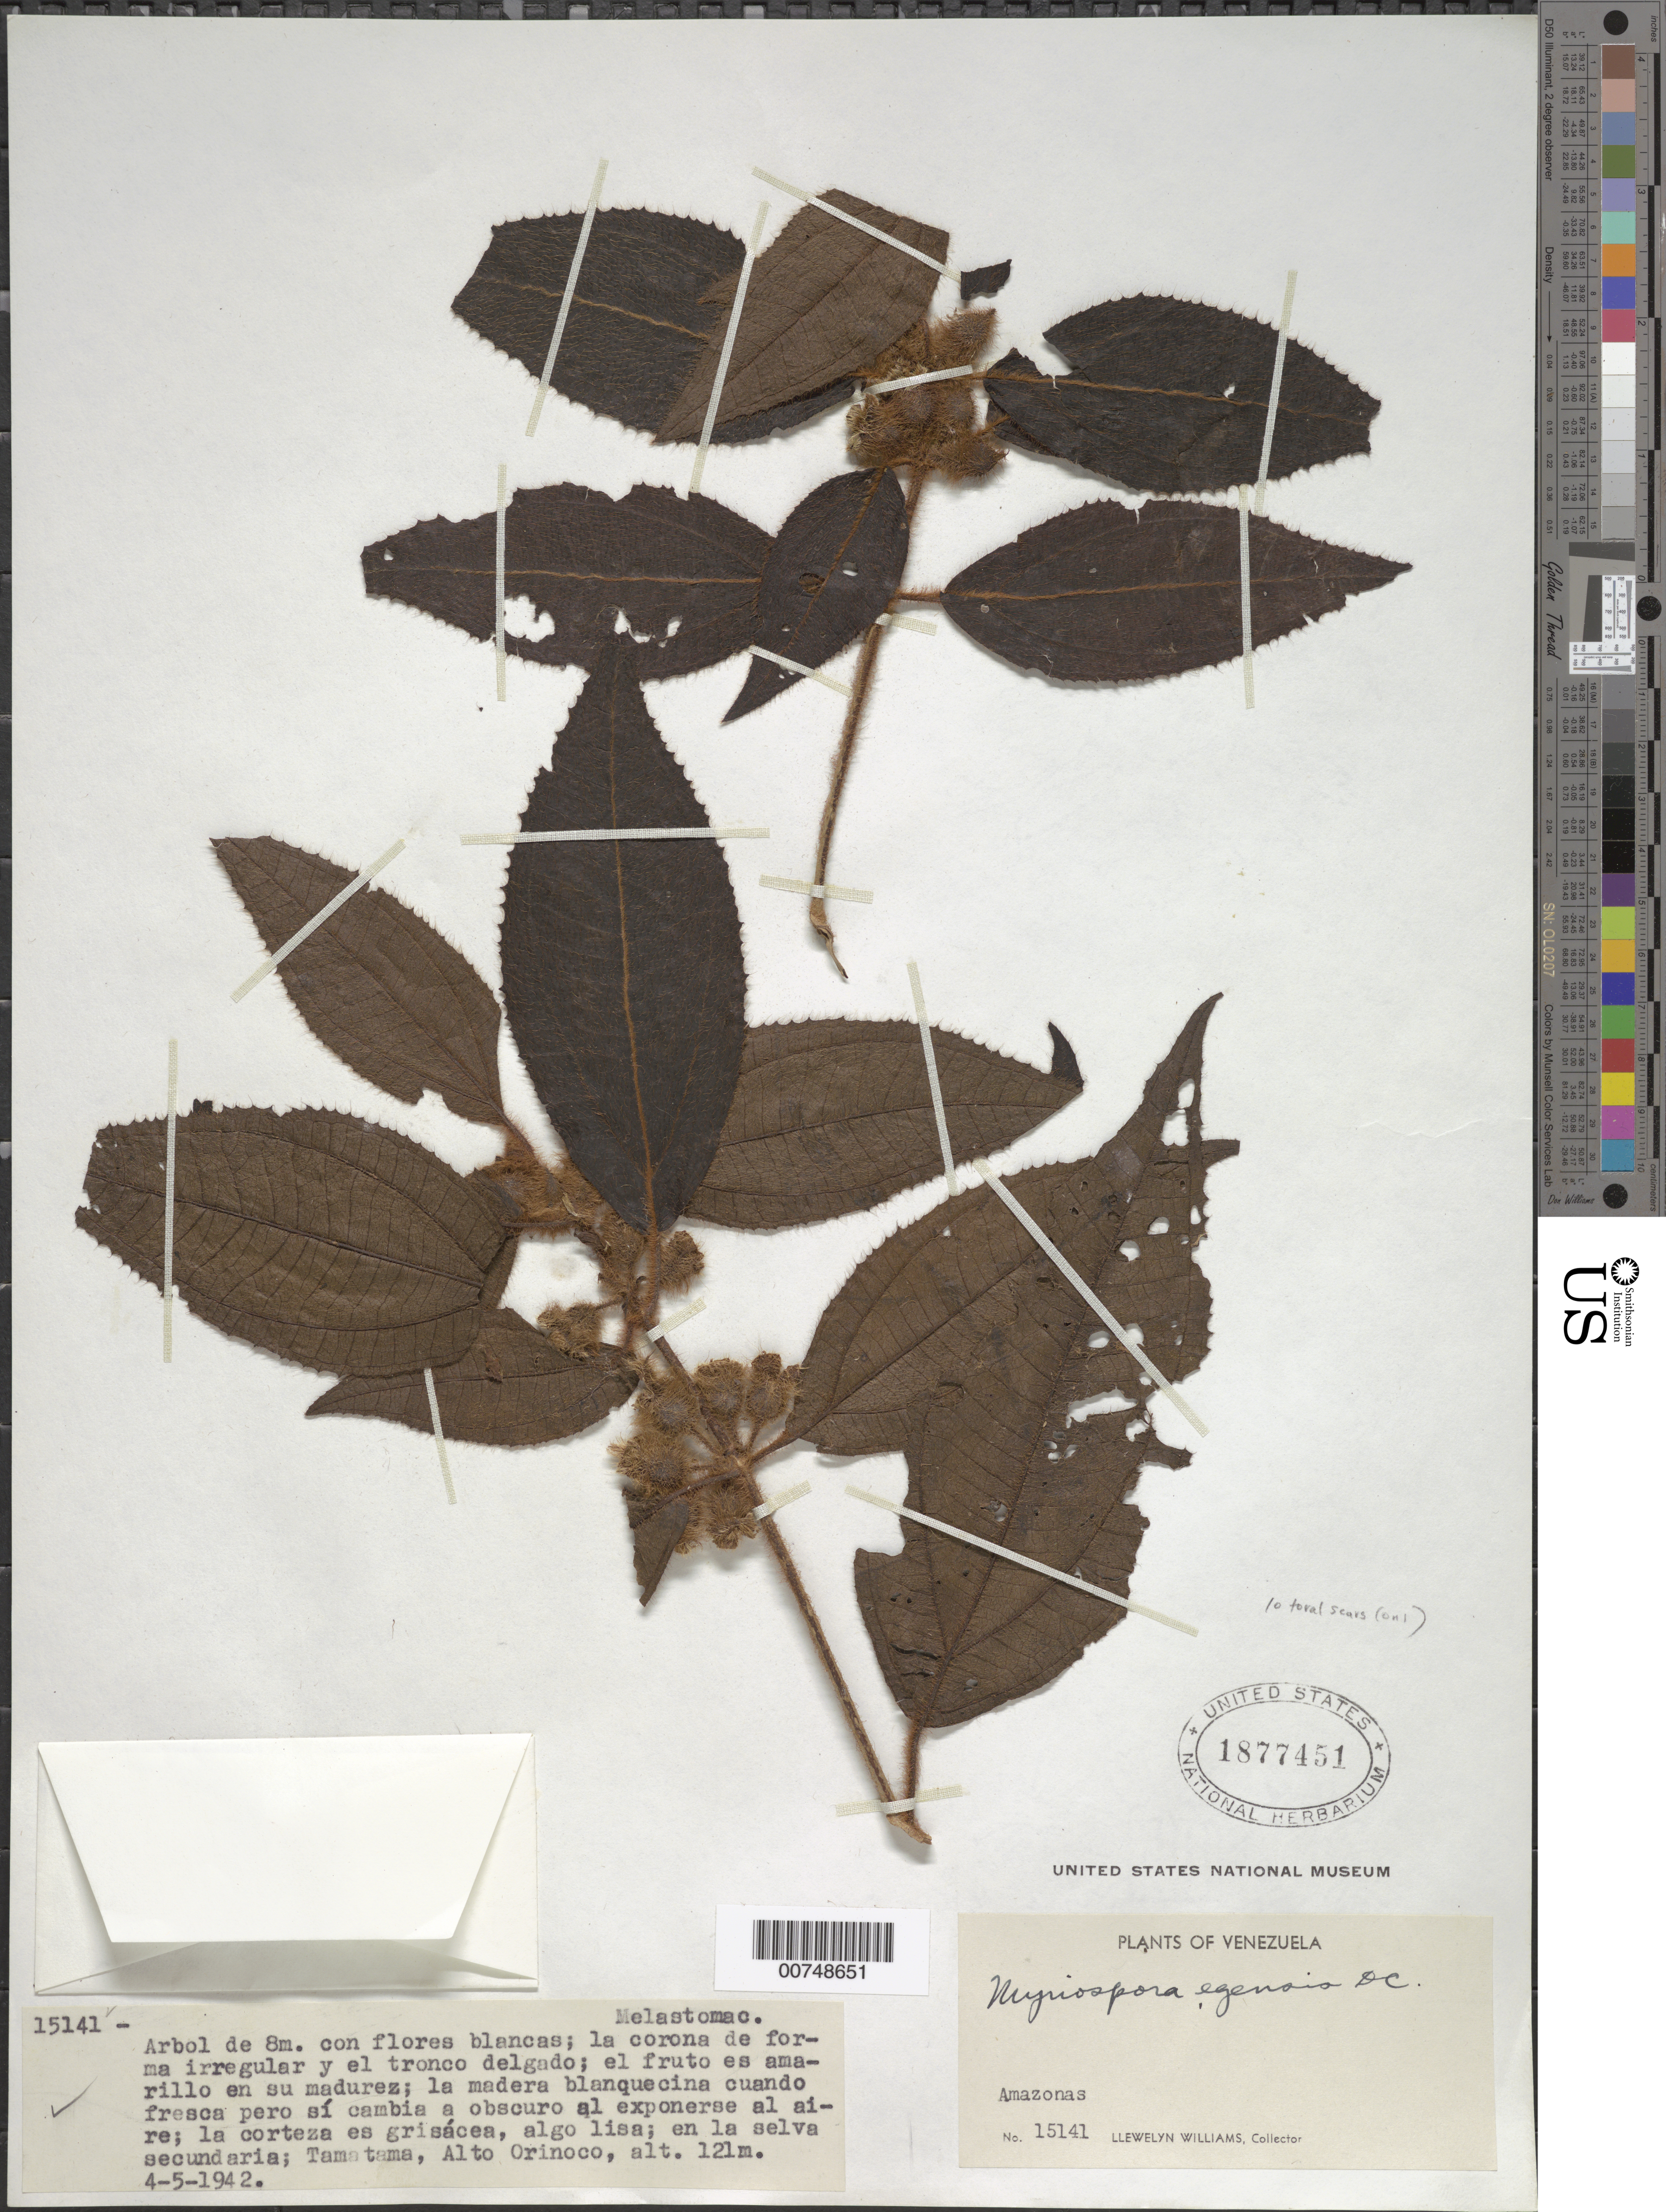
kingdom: Plantae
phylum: Tracheophyta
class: Magnoliopsida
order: Myrtales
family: Melastomataceae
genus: Bellucia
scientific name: Bellucia egensis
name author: (DC.) Penneys et al.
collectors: Ll. Williams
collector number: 15141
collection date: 1942-05-04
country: Venezuela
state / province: Amazonas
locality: Tamatama, Alto Orinoco.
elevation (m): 121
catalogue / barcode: US 1877451